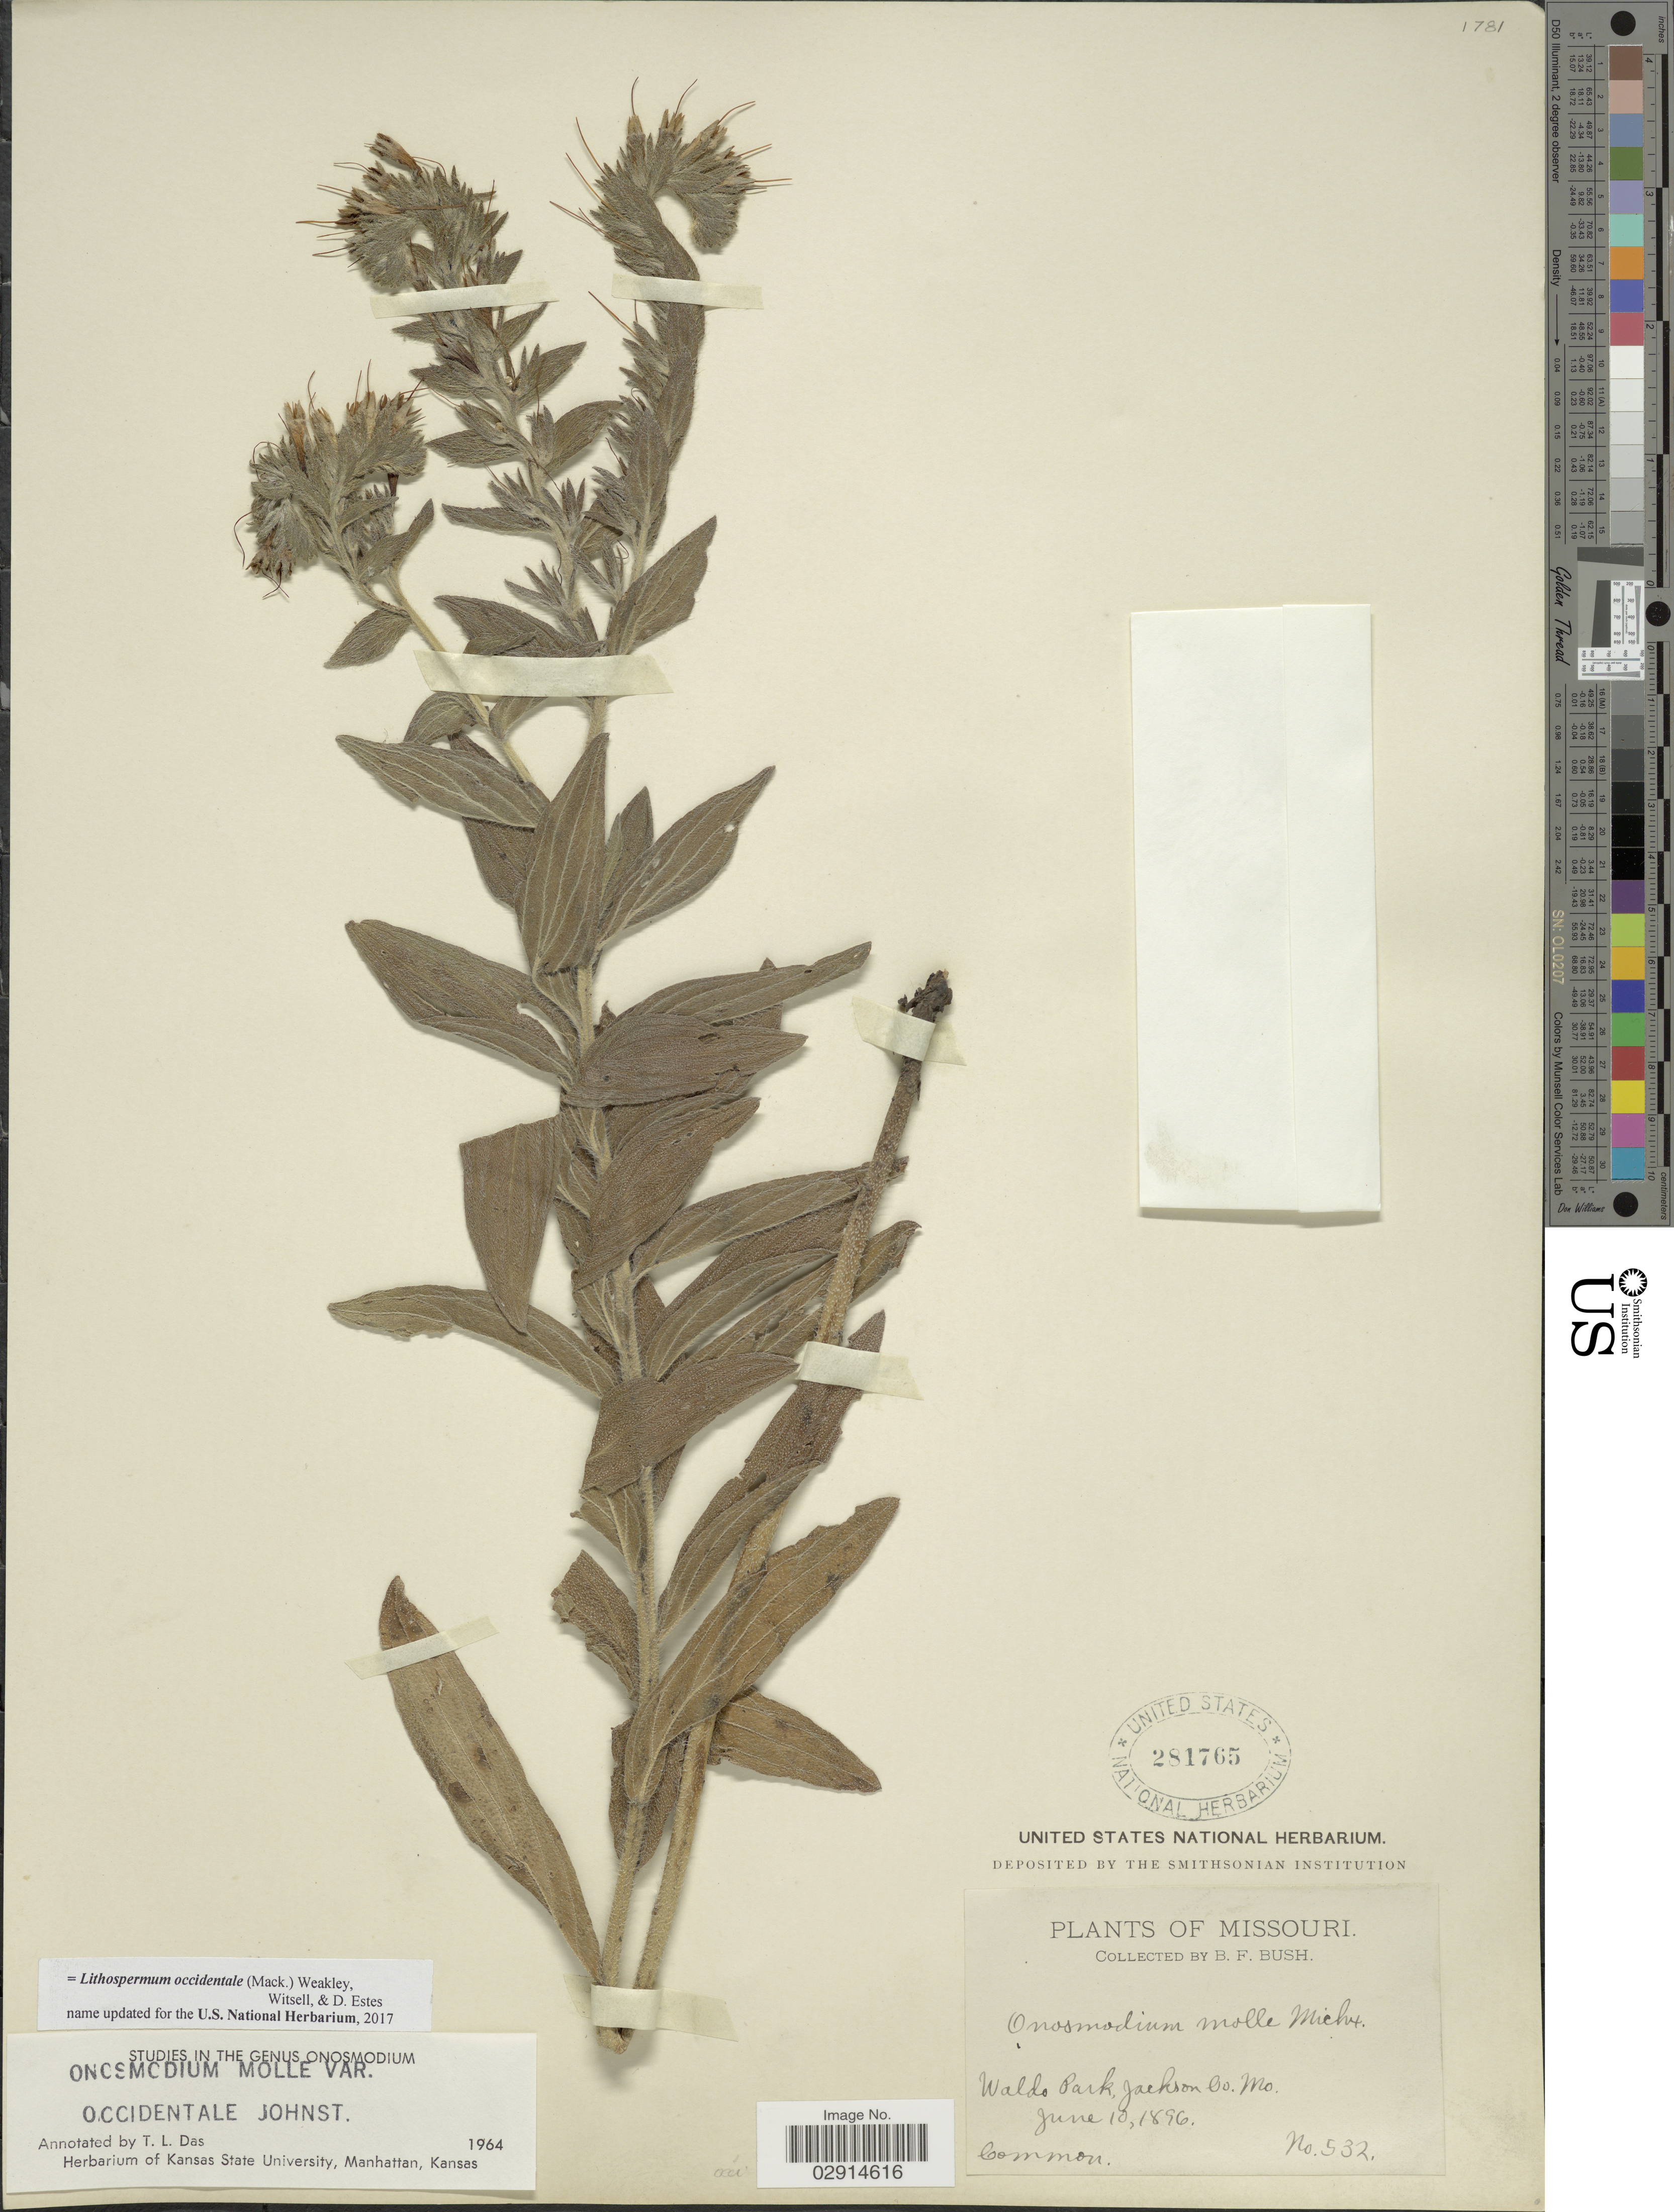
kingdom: Plantae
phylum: Tracheophyta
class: Magnoliopsida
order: Boraginales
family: Boraginaceae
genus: Lithospermum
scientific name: Lithospermum occidentale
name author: (Mack.) Weakley et al.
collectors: B. F. Bush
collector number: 532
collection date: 1896-06-10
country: United States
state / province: Missouri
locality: Waldo Park, Jackson Co.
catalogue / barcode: US 281765